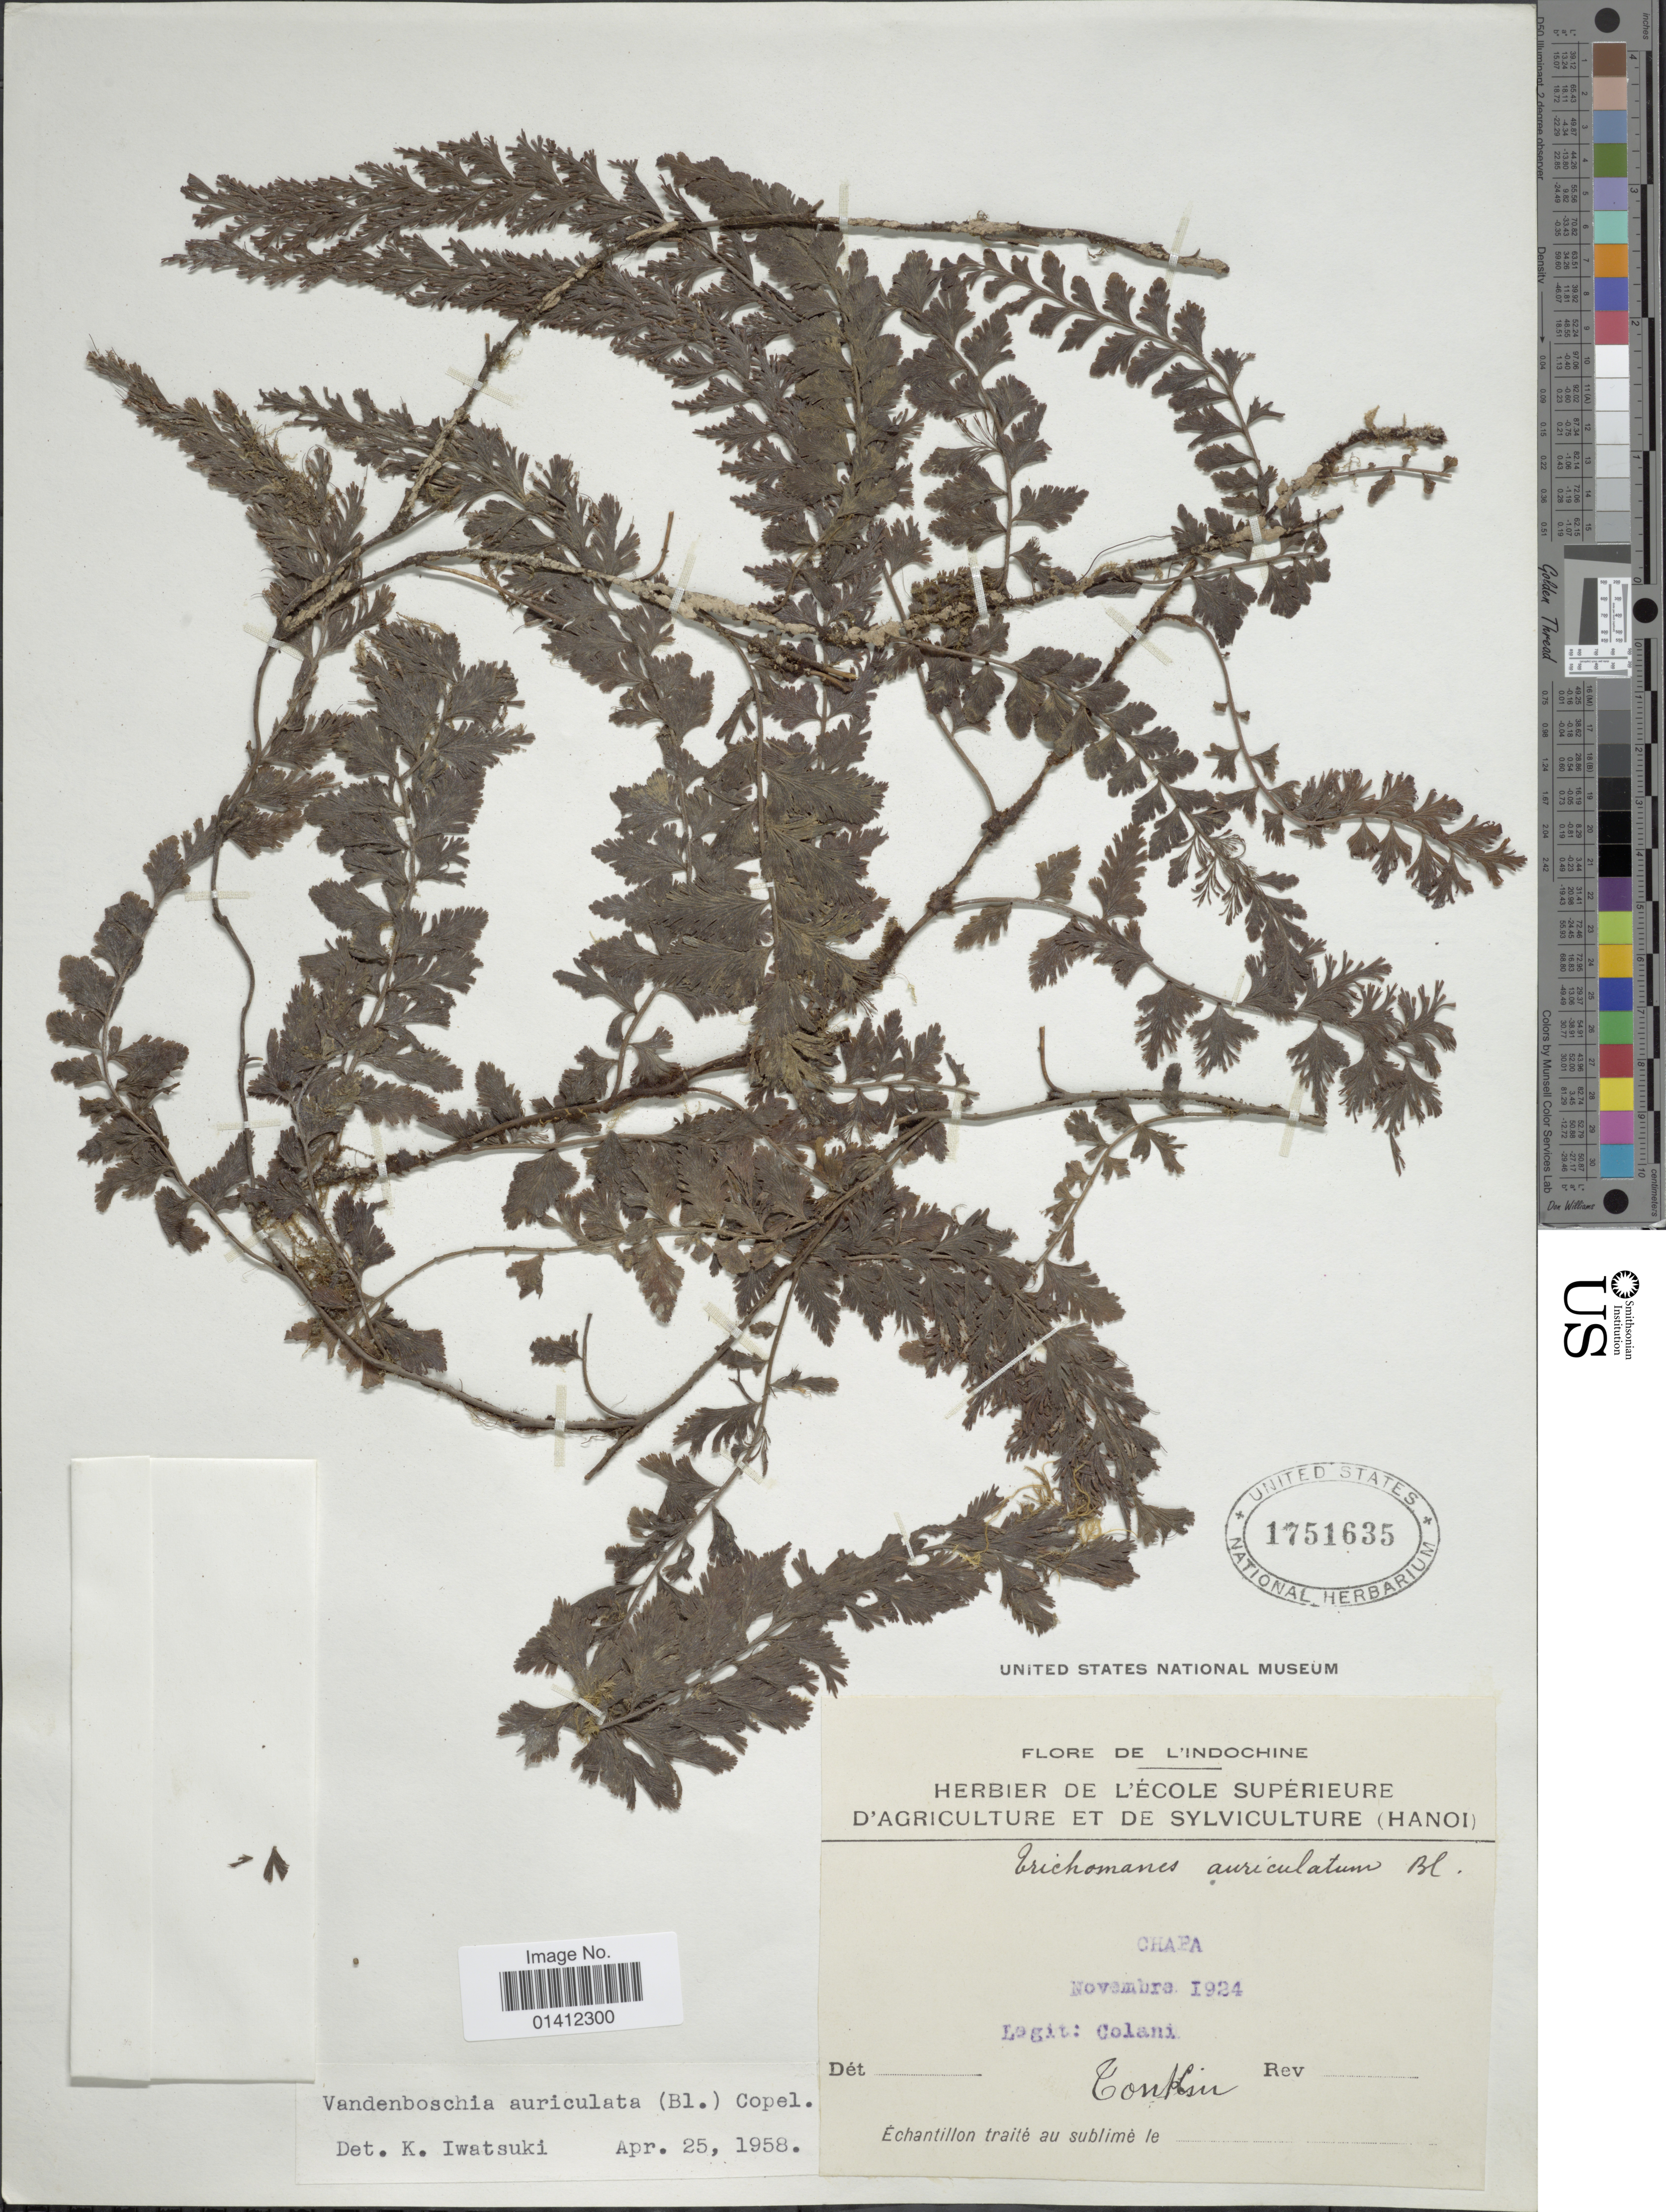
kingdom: Plantae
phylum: Tracheophyta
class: Polypodiopsida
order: Hymenophyllales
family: Hymenophyllaceae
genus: Vandenboschia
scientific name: Vandenboschia auriculata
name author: (Blume) Copel.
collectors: Colani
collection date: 1924-11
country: Vietnam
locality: L'Indochine. Chapa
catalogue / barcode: US 1751635